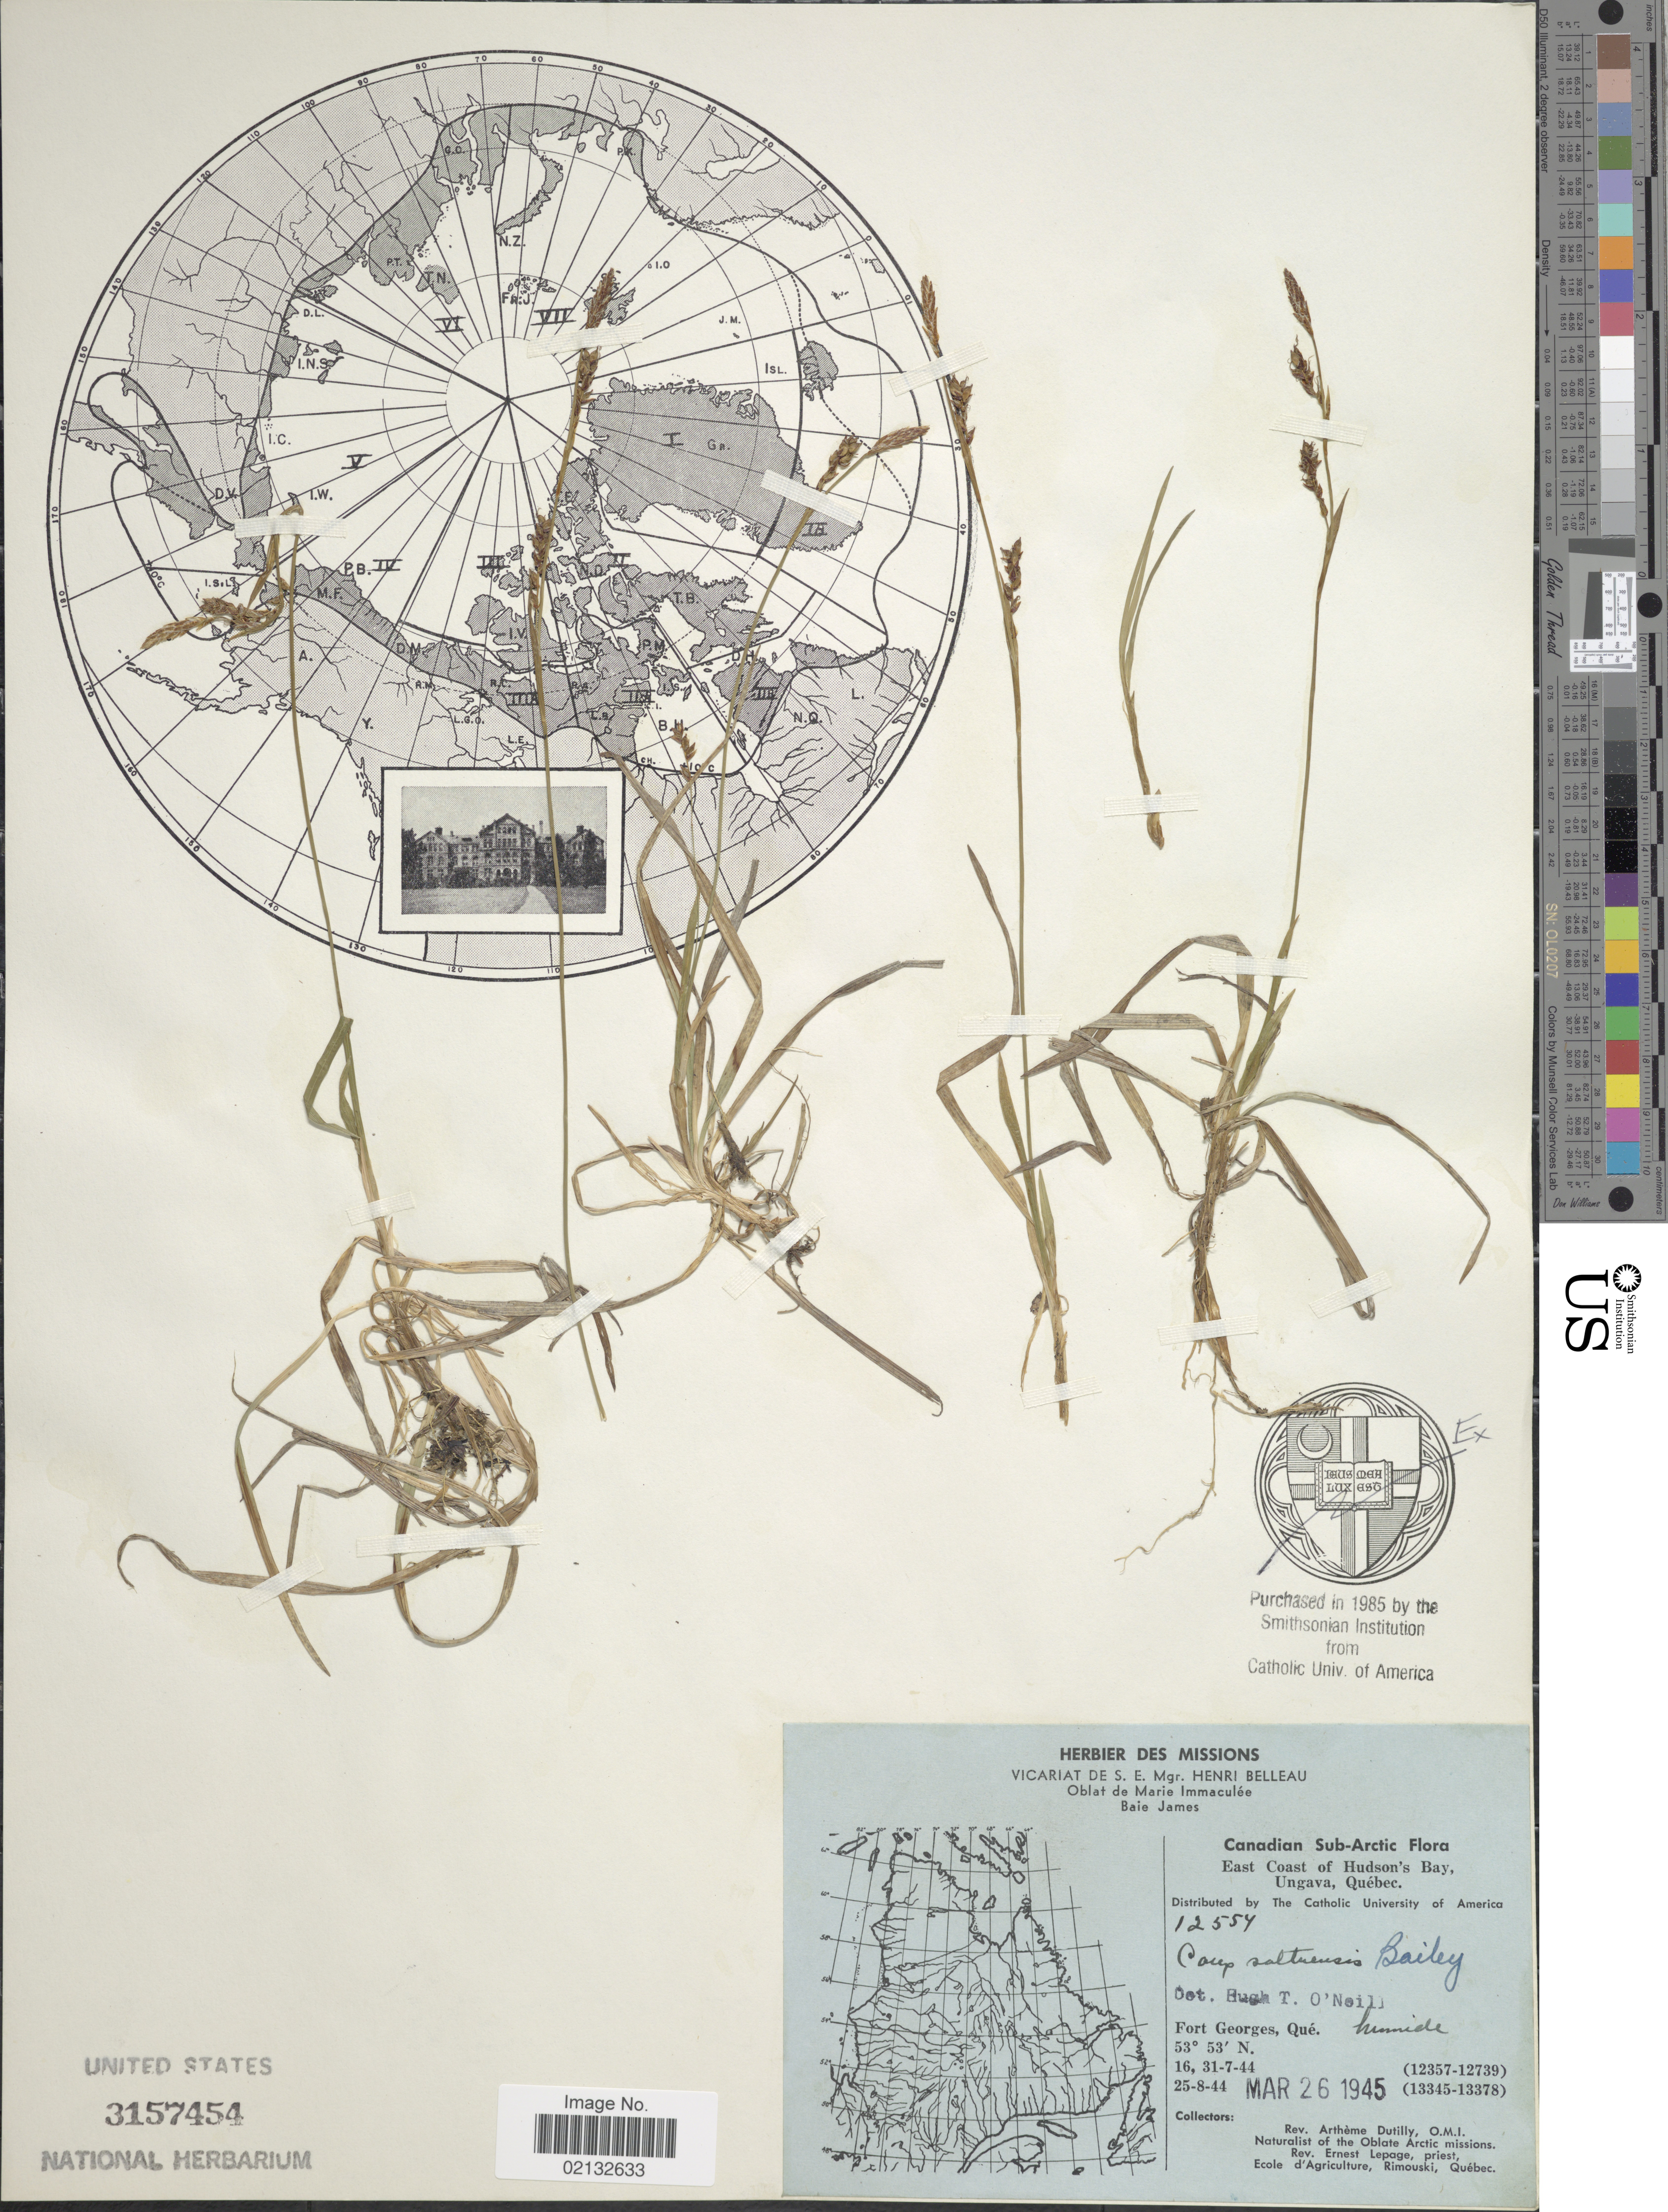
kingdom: Plantae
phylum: Tracheophyta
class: Liliopsida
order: Poales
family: Cyperaceae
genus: Carex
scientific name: Carex vaginata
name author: Tausch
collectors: A. Dutilly & E. Lepage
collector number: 12554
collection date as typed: Transcribed d/m/y: 16/7/44 to 25/8/44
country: Canada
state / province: Quebec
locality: Canadian Sub-Arctic. East Coast of Hudson's Bay, Ungava, Quebec. Fort Georges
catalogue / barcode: US 3157454